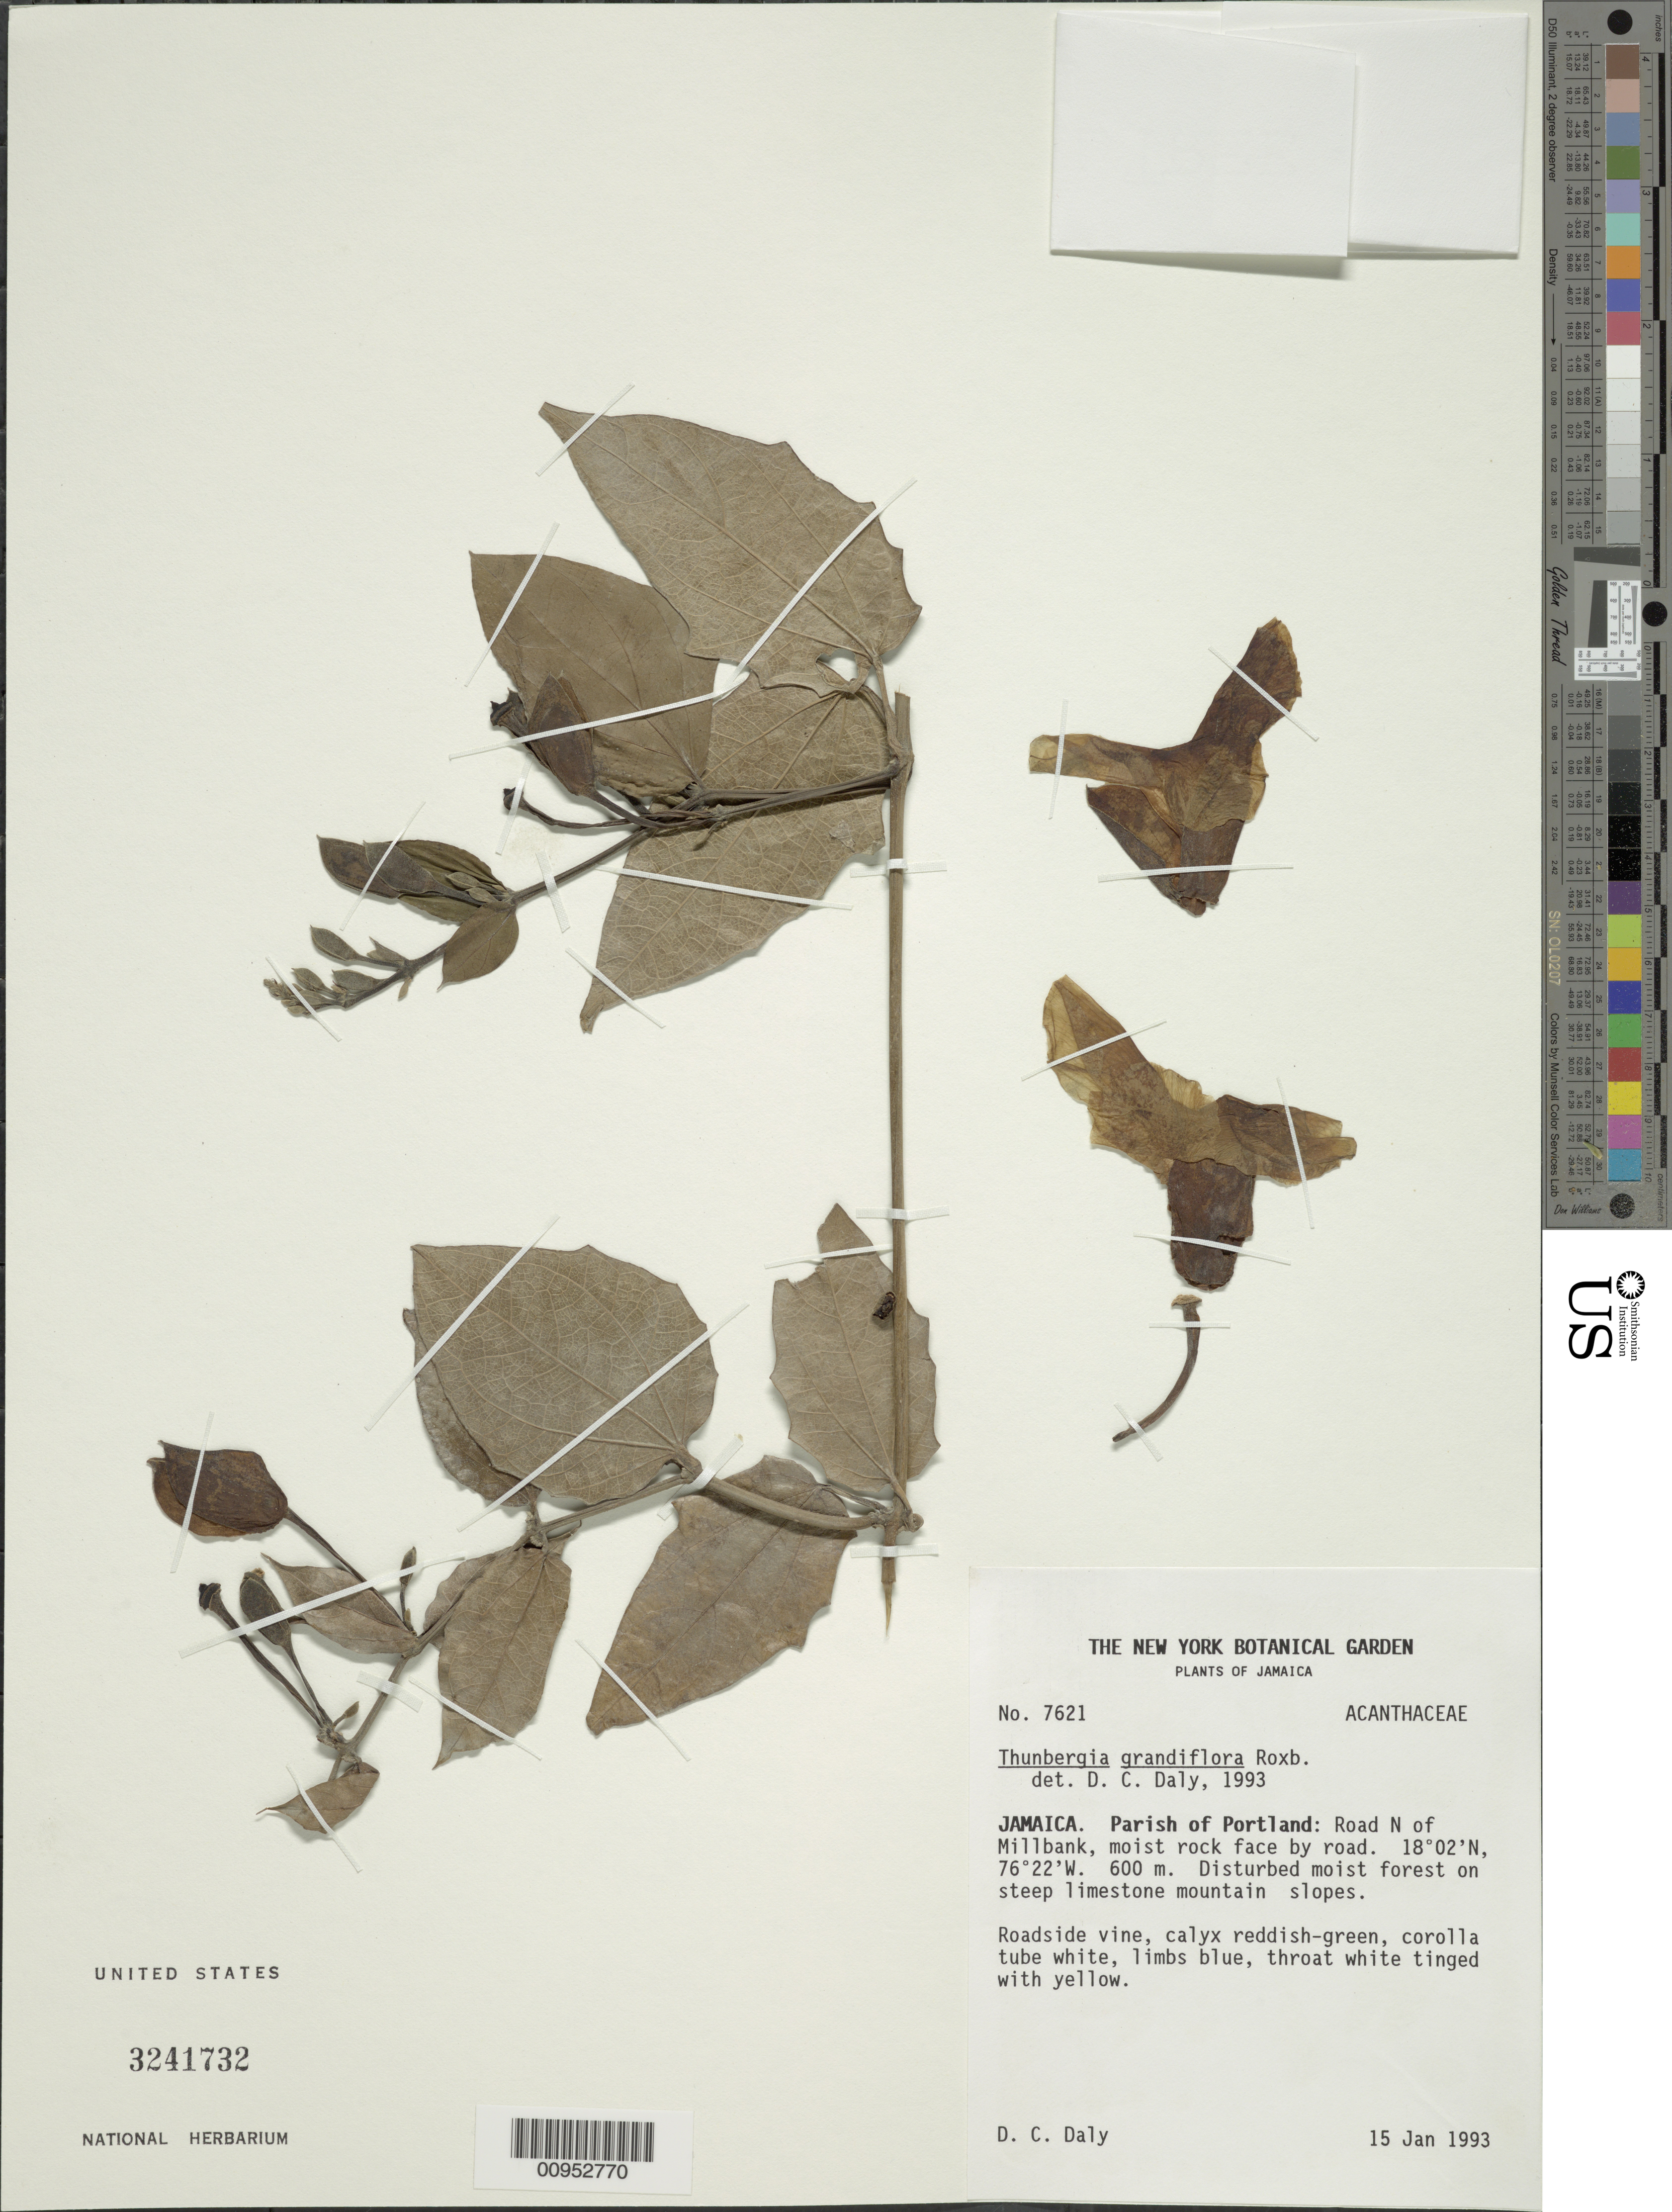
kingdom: Plantae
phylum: Tracheophyta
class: Magnoliopsida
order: Lamiales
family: Acanthaceae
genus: Thunbergia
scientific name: Thunbergia grandiflora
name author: Roxb.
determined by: Daly, D. C.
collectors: D. C. Daly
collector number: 7621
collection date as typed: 15 Jan 1993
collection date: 1993-01-15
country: Jamaica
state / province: Portland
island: Jamaica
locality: Road N of Millbank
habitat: Moist rock face by road. Disturbed moist forest on steep limestone mountain slopes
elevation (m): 600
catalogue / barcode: US 3241732